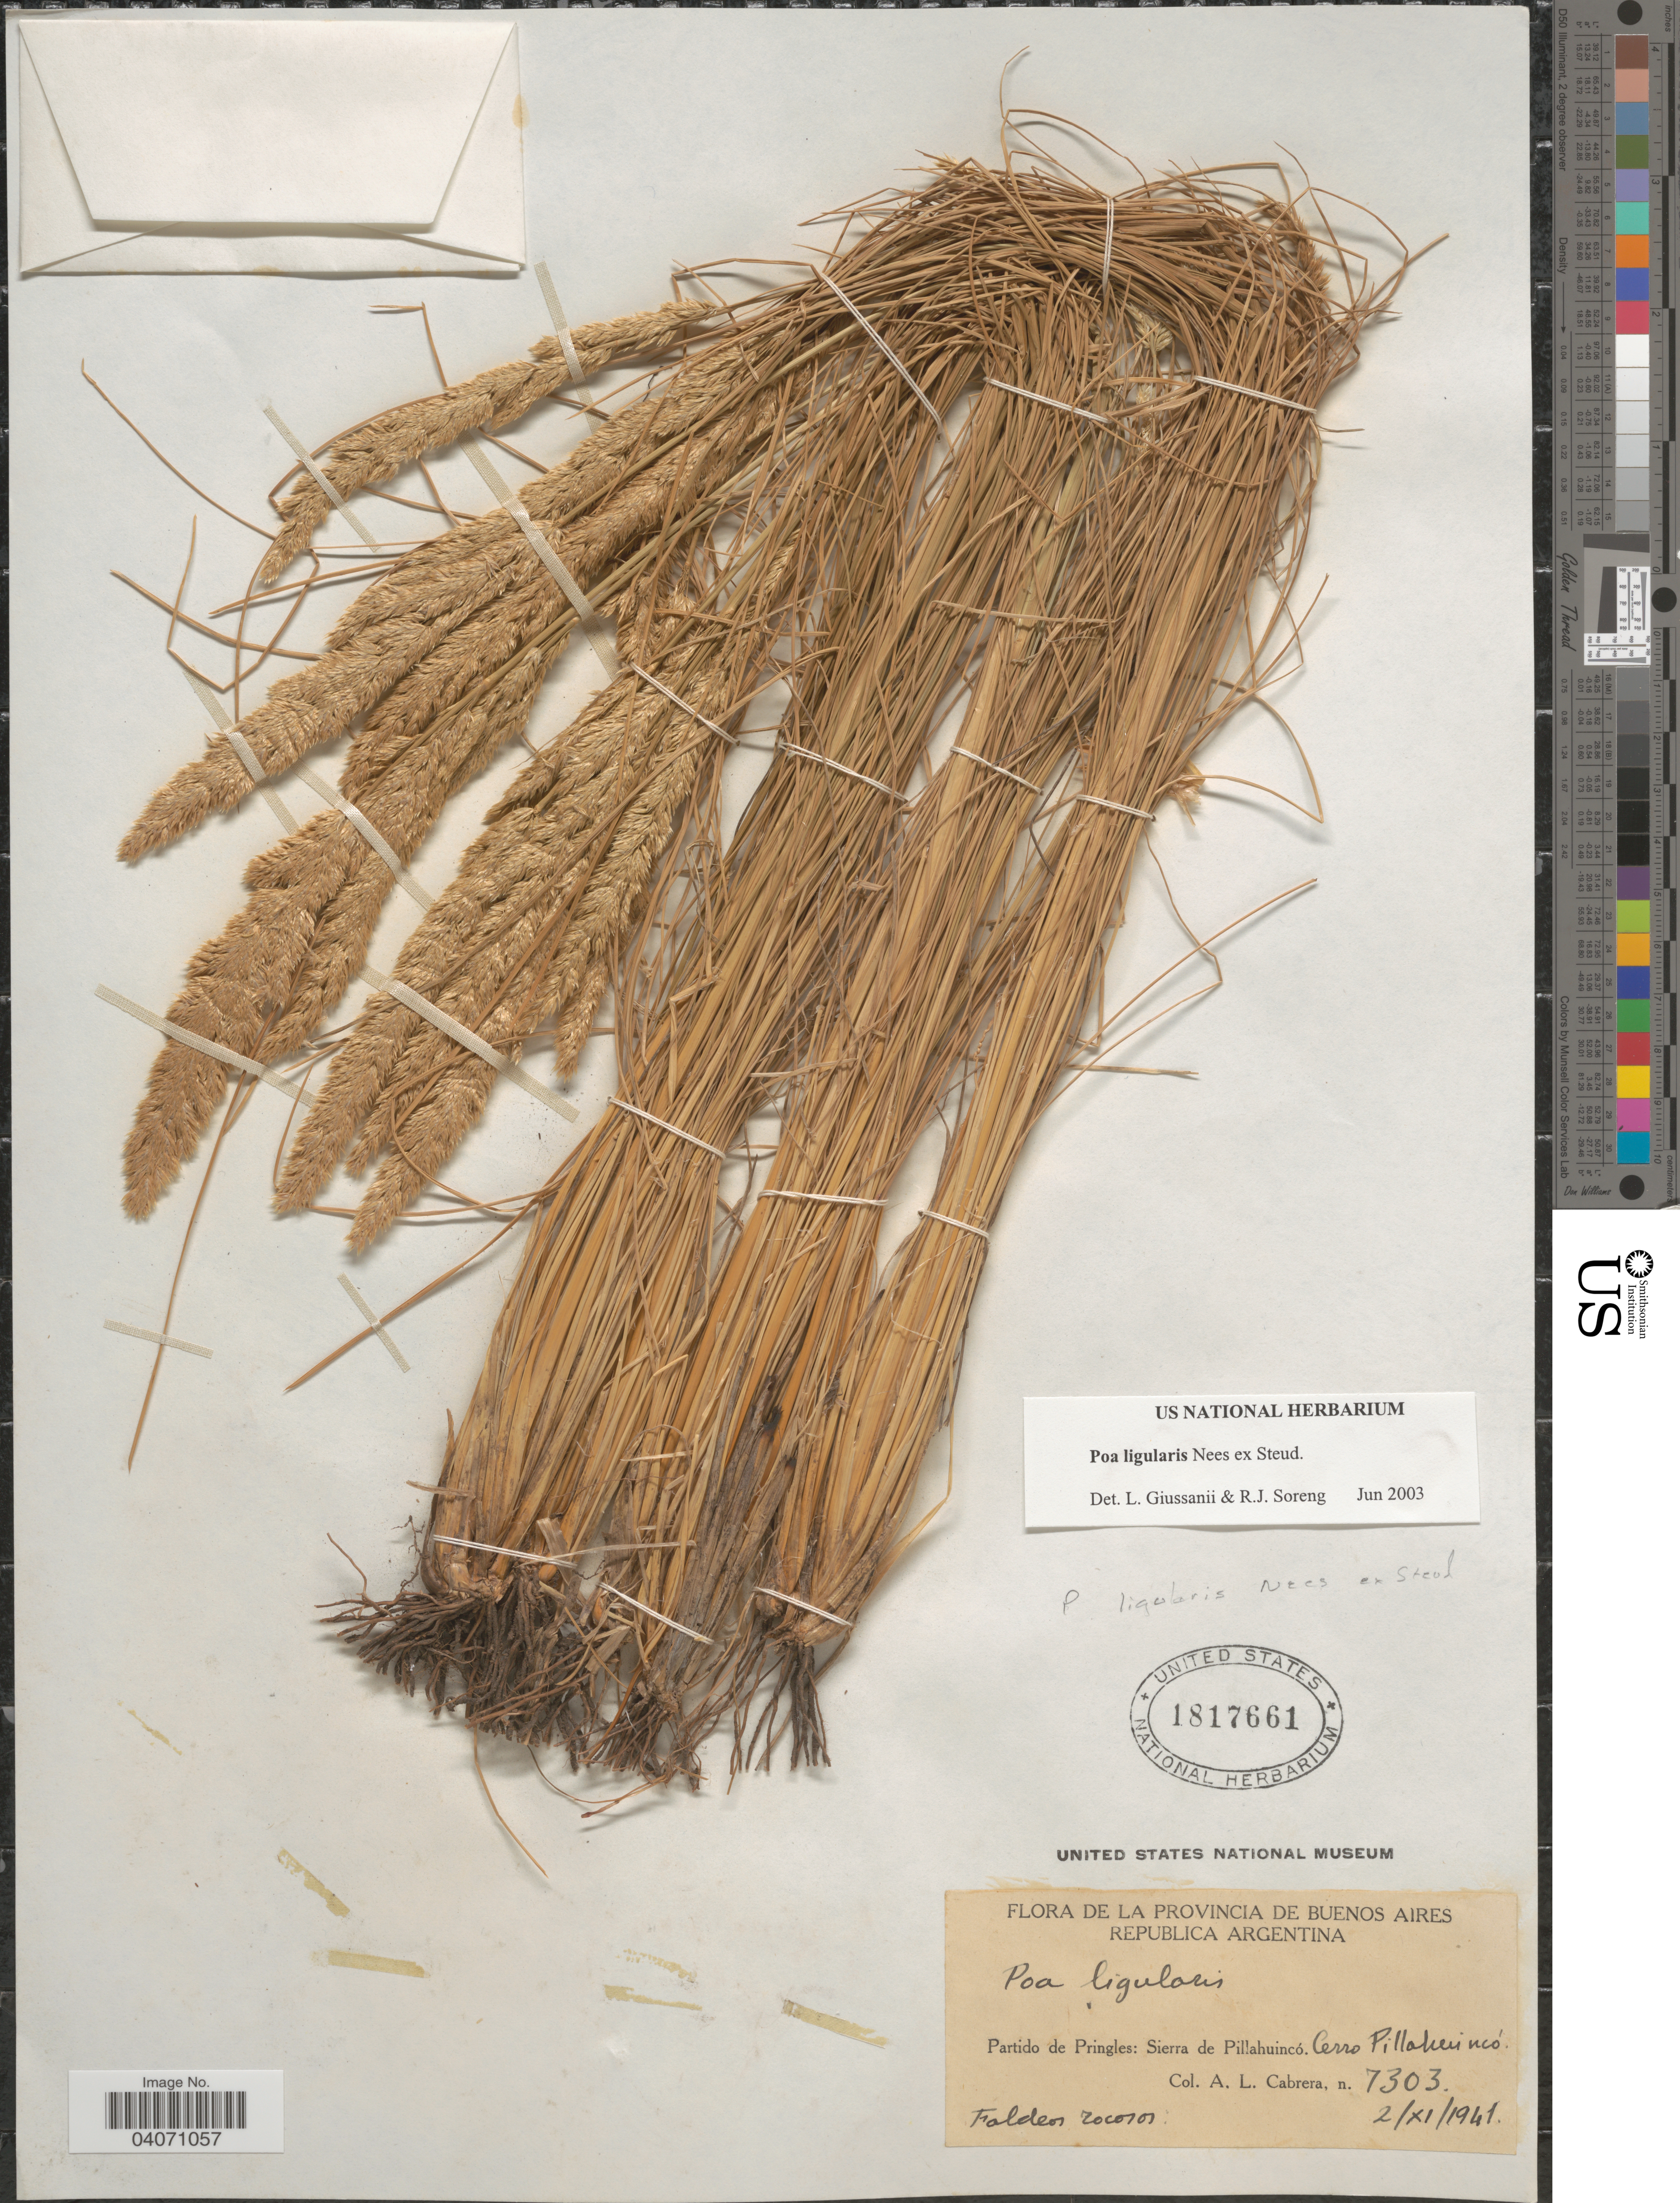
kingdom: Plantae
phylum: Tracheophyta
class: Liliopsida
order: Poales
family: Poaceae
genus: Poa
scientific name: Poa ligularis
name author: Nees ex Steud.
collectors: A. L. Cabrera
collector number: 7303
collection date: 1941-11-02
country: Argentina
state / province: Buenos Aires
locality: Republica Argentina. Partido de Pringles: Sierra de Pillahuincó. Cerro Pillahincó.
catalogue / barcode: US 1817661